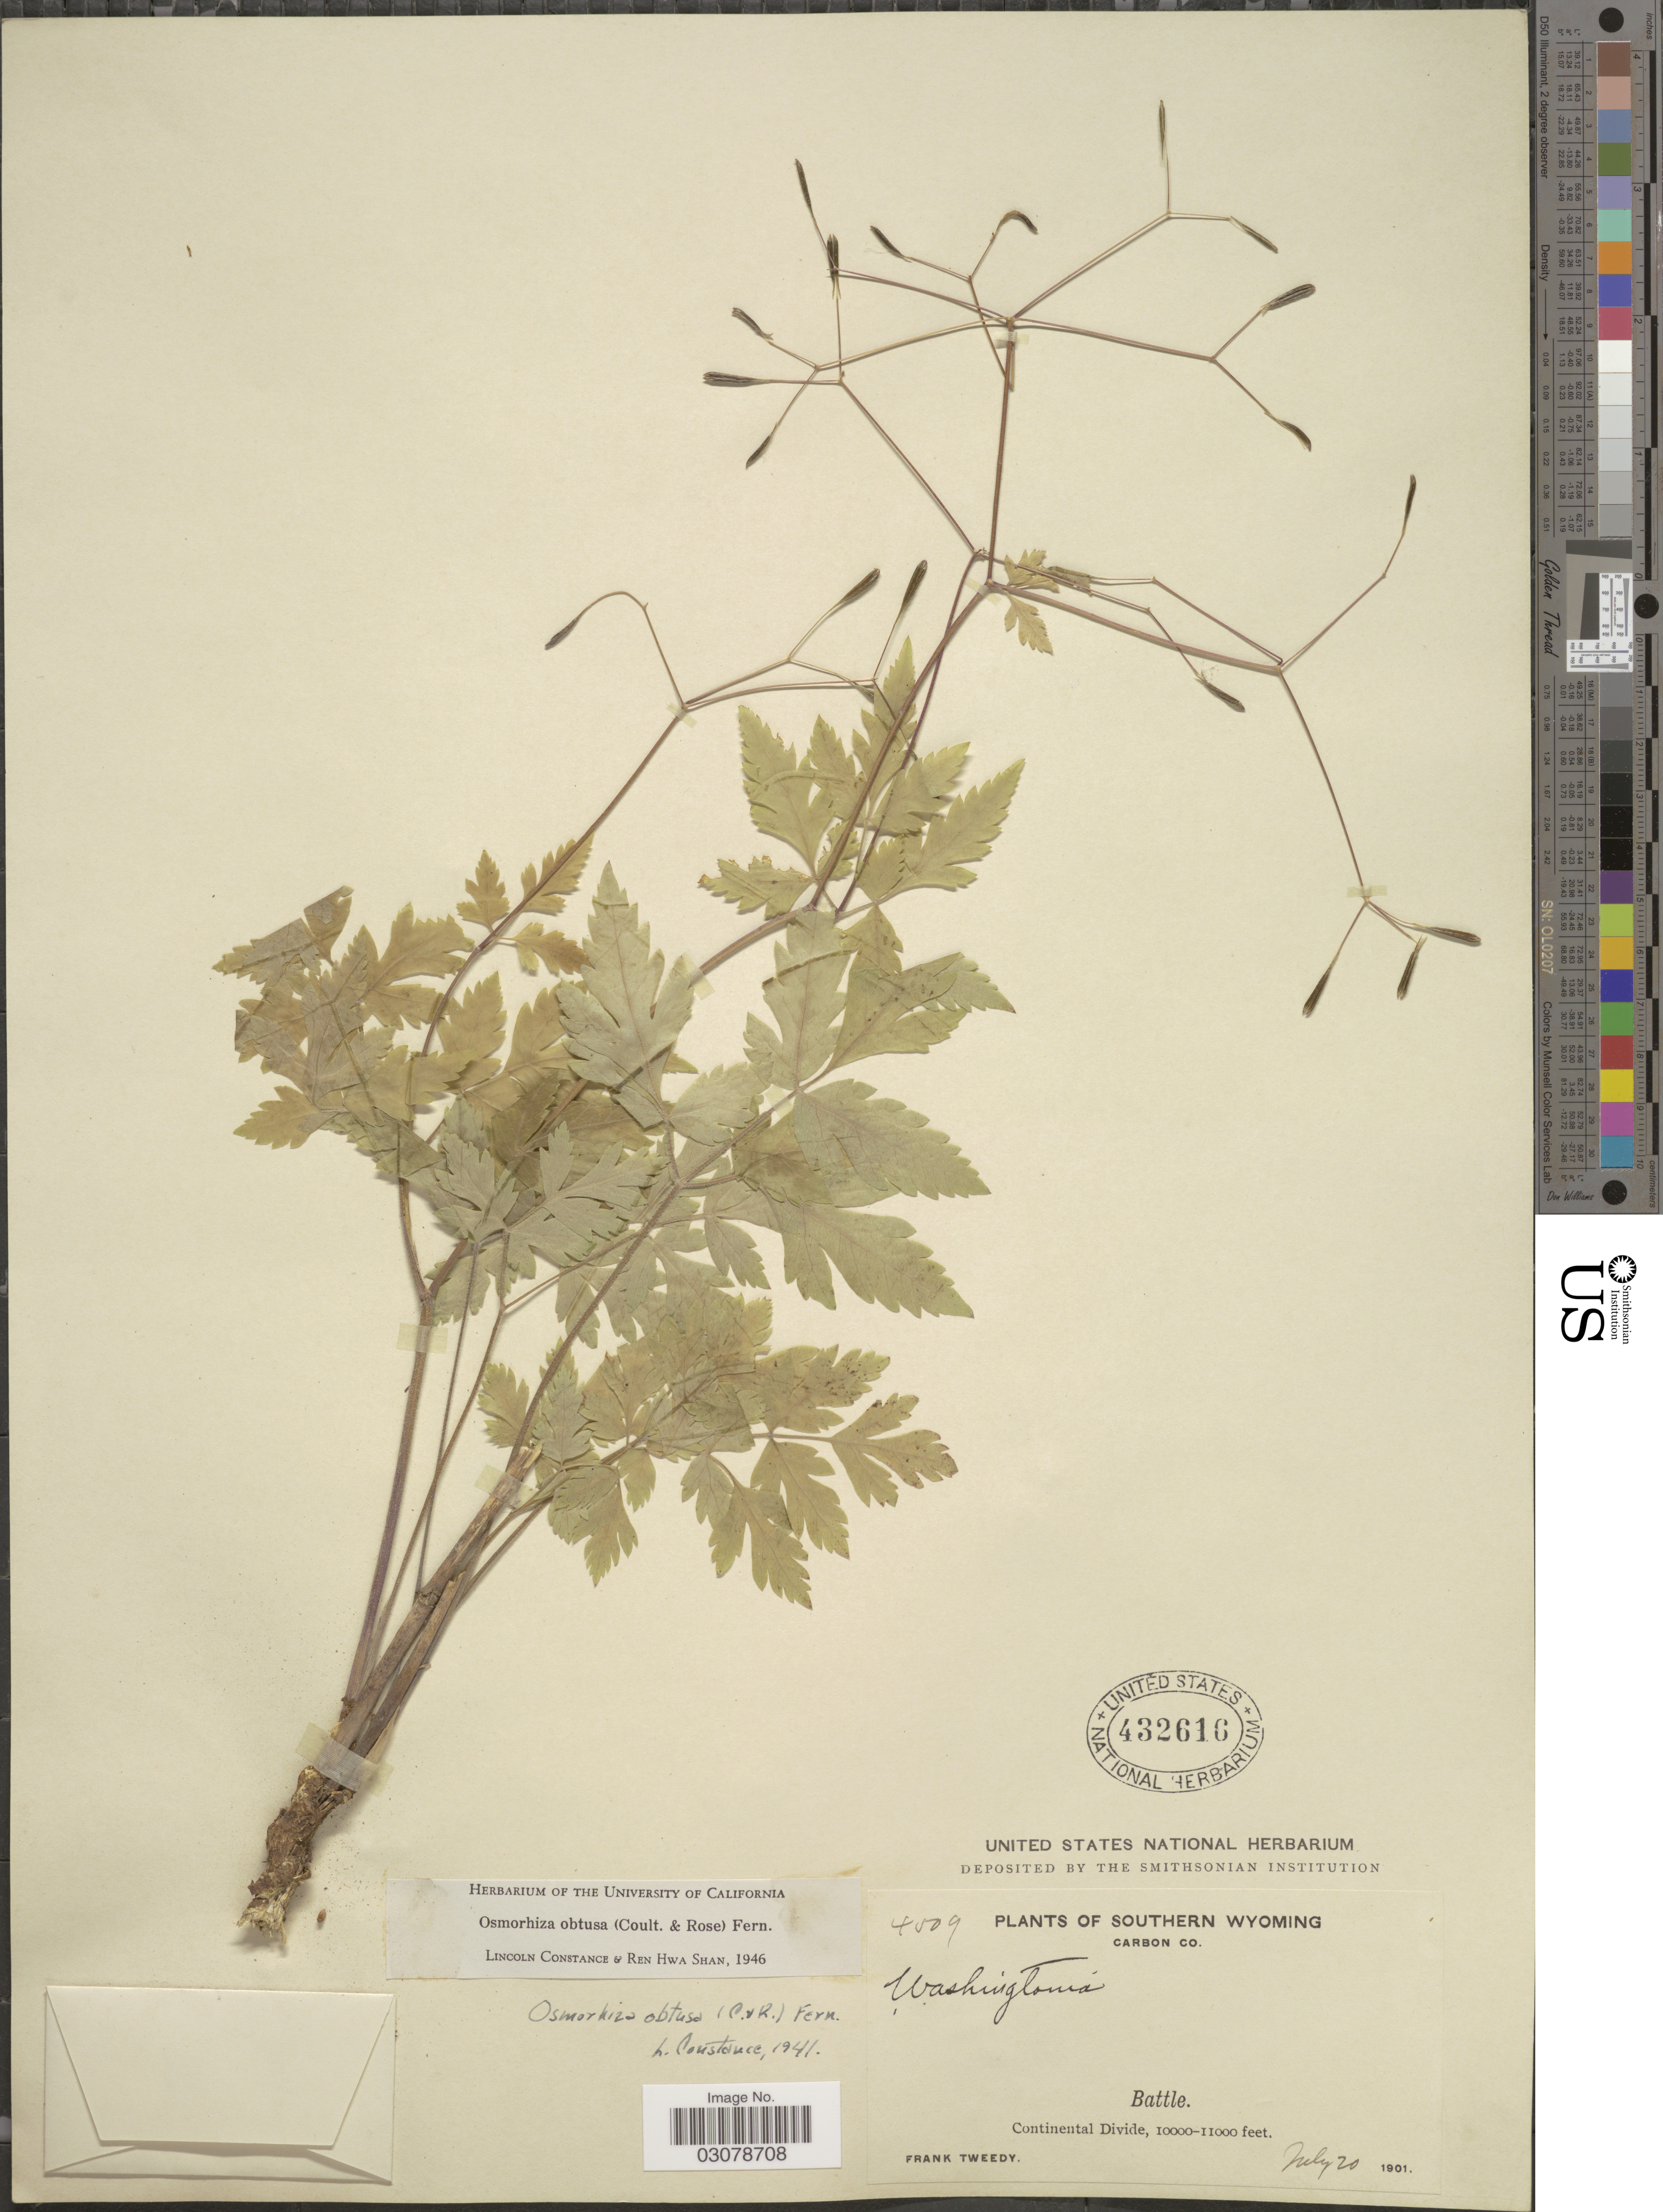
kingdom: Plantae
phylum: Tracheophyta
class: Magnoliopsida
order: Apiales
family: Apiaceae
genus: Osmorhiza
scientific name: Osmorhiza obtusa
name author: (J.M. Coult. & Rose) Fernald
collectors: F. Tweedy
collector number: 4509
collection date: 1901-07-20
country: United States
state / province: Wyoming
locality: Southern Wyoming, Carbon Co., Battle, Continental Divide.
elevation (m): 3048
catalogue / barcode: US 432616